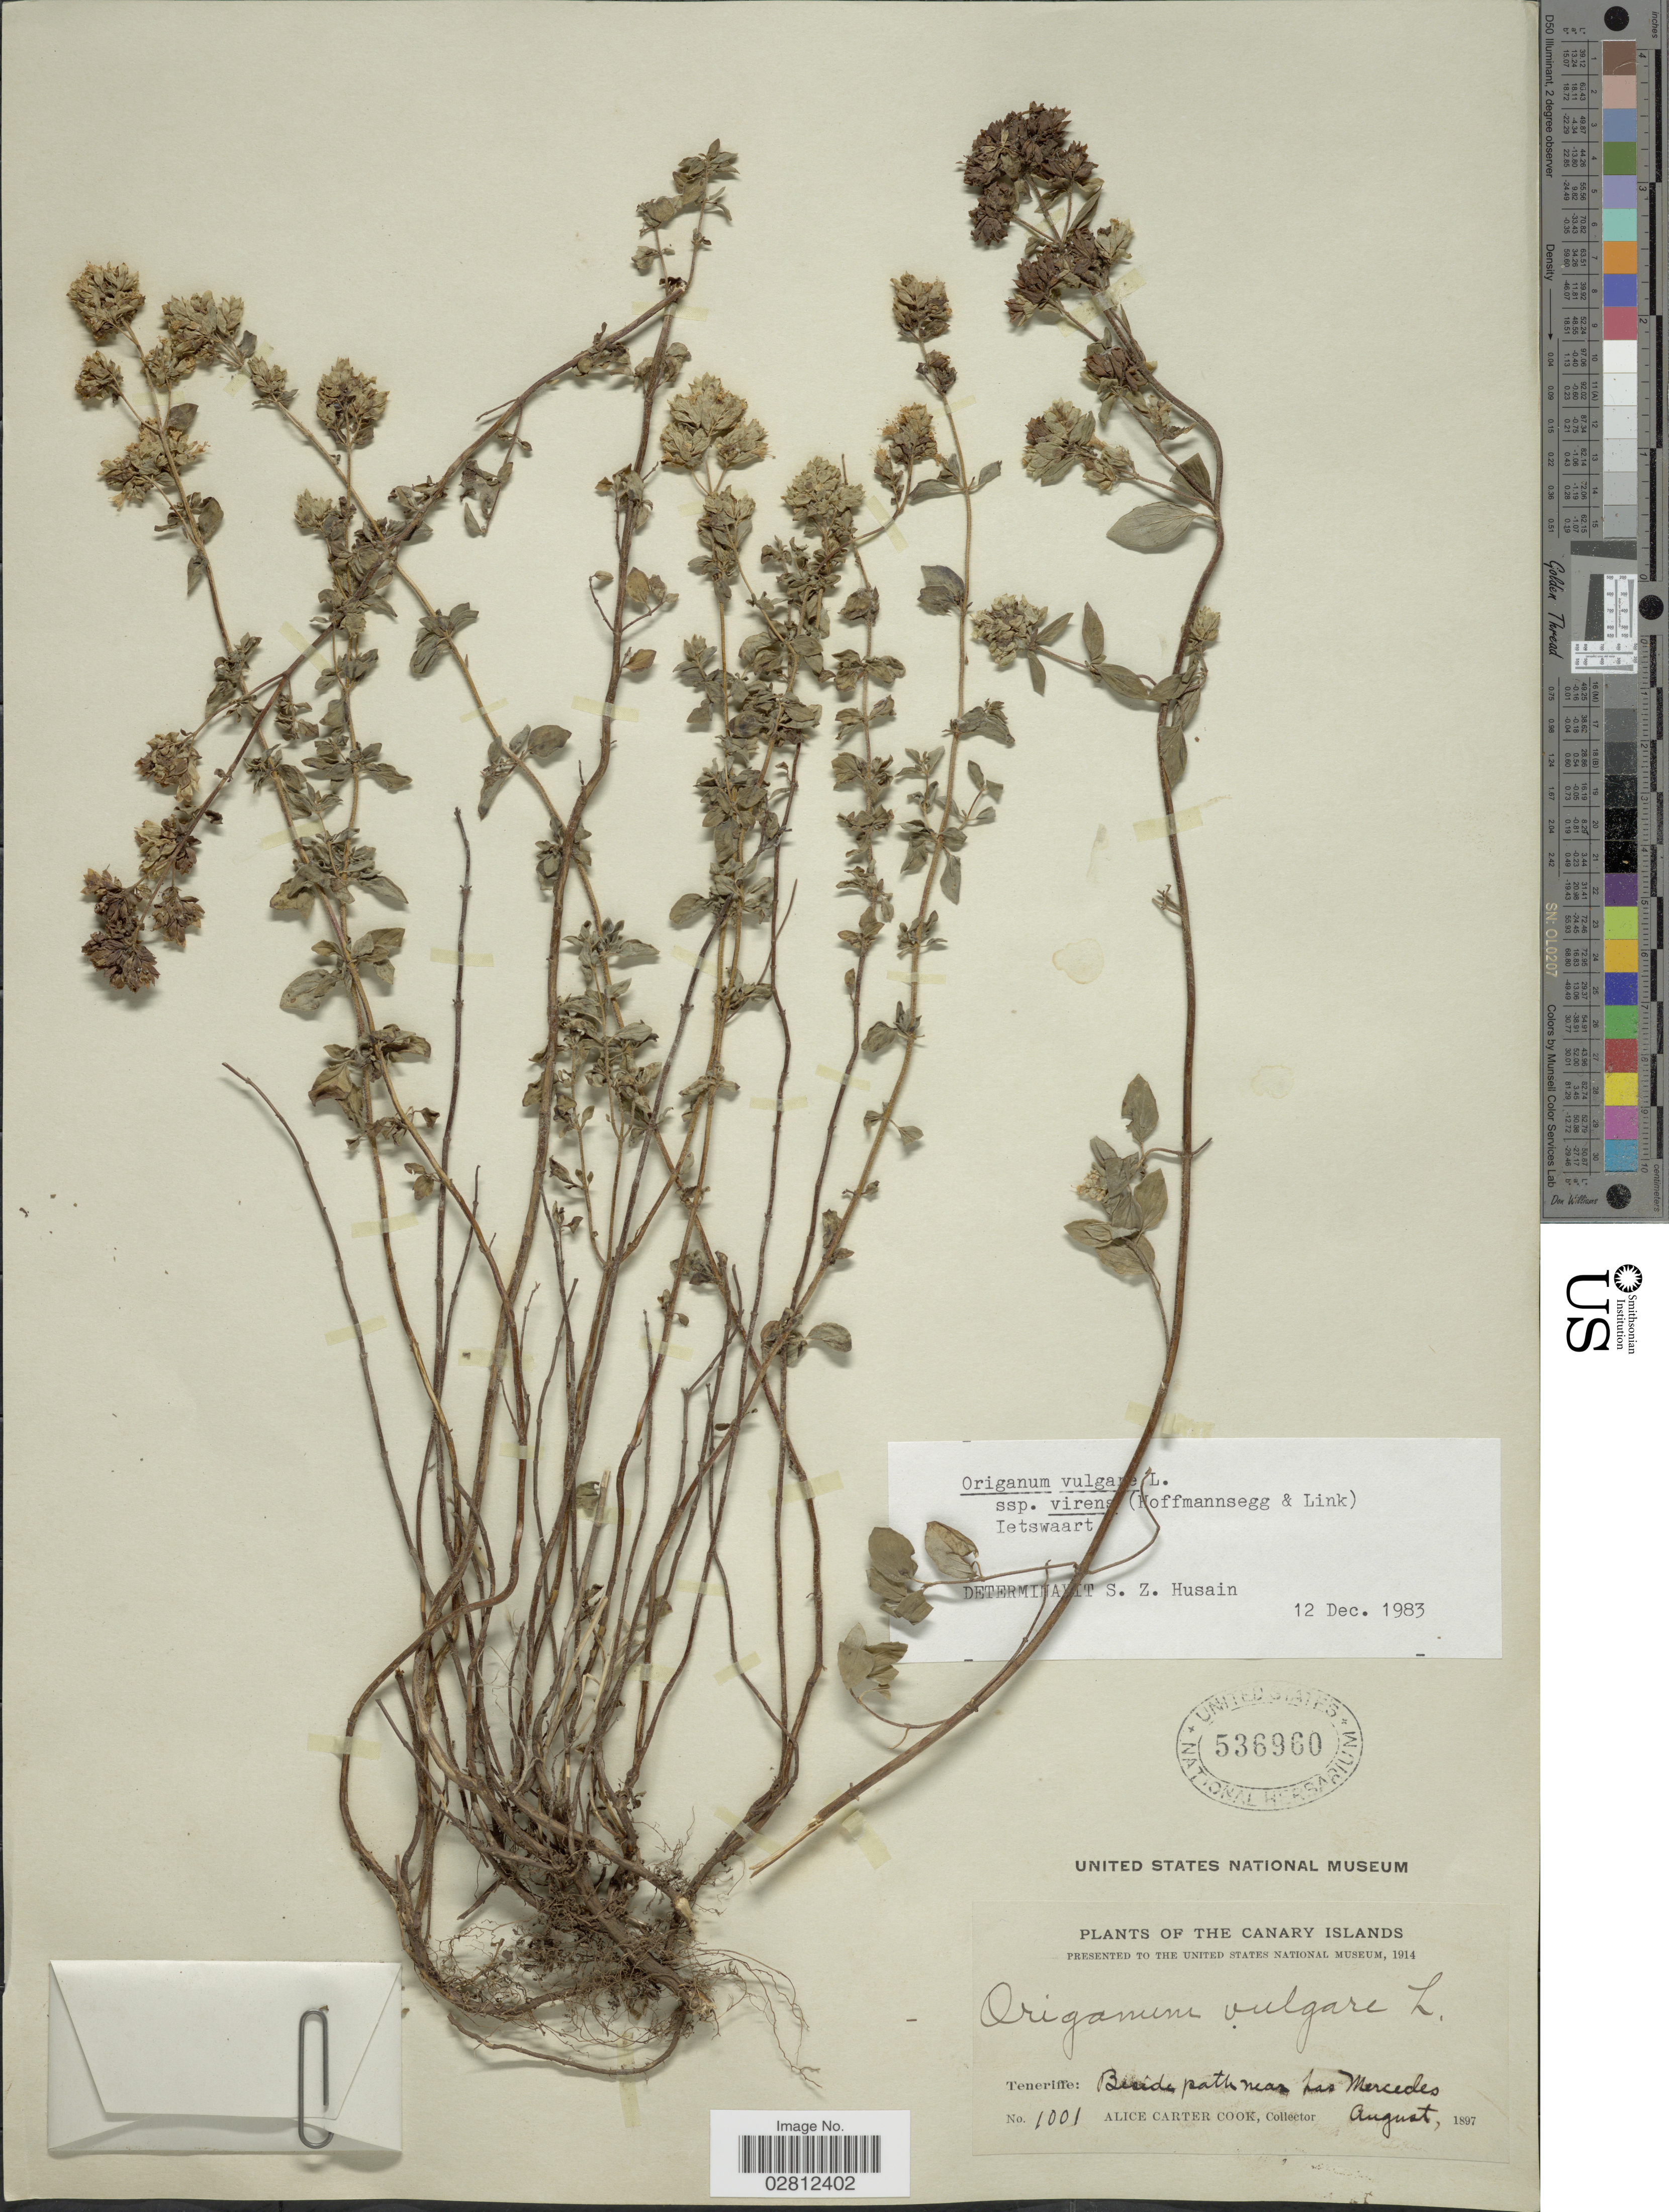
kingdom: Plantae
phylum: Tracheophyta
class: Magnoliopsida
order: Lamiales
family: Lamiaceae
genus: Origanum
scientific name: Origanum vulgare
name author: L.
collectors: Alice C. Cook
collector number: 1001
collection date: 1897-08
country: Spain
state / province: Canarias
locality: The Canary Islands. Teneriffe: Beside path near Las Mercedes.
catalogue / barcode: US 536960